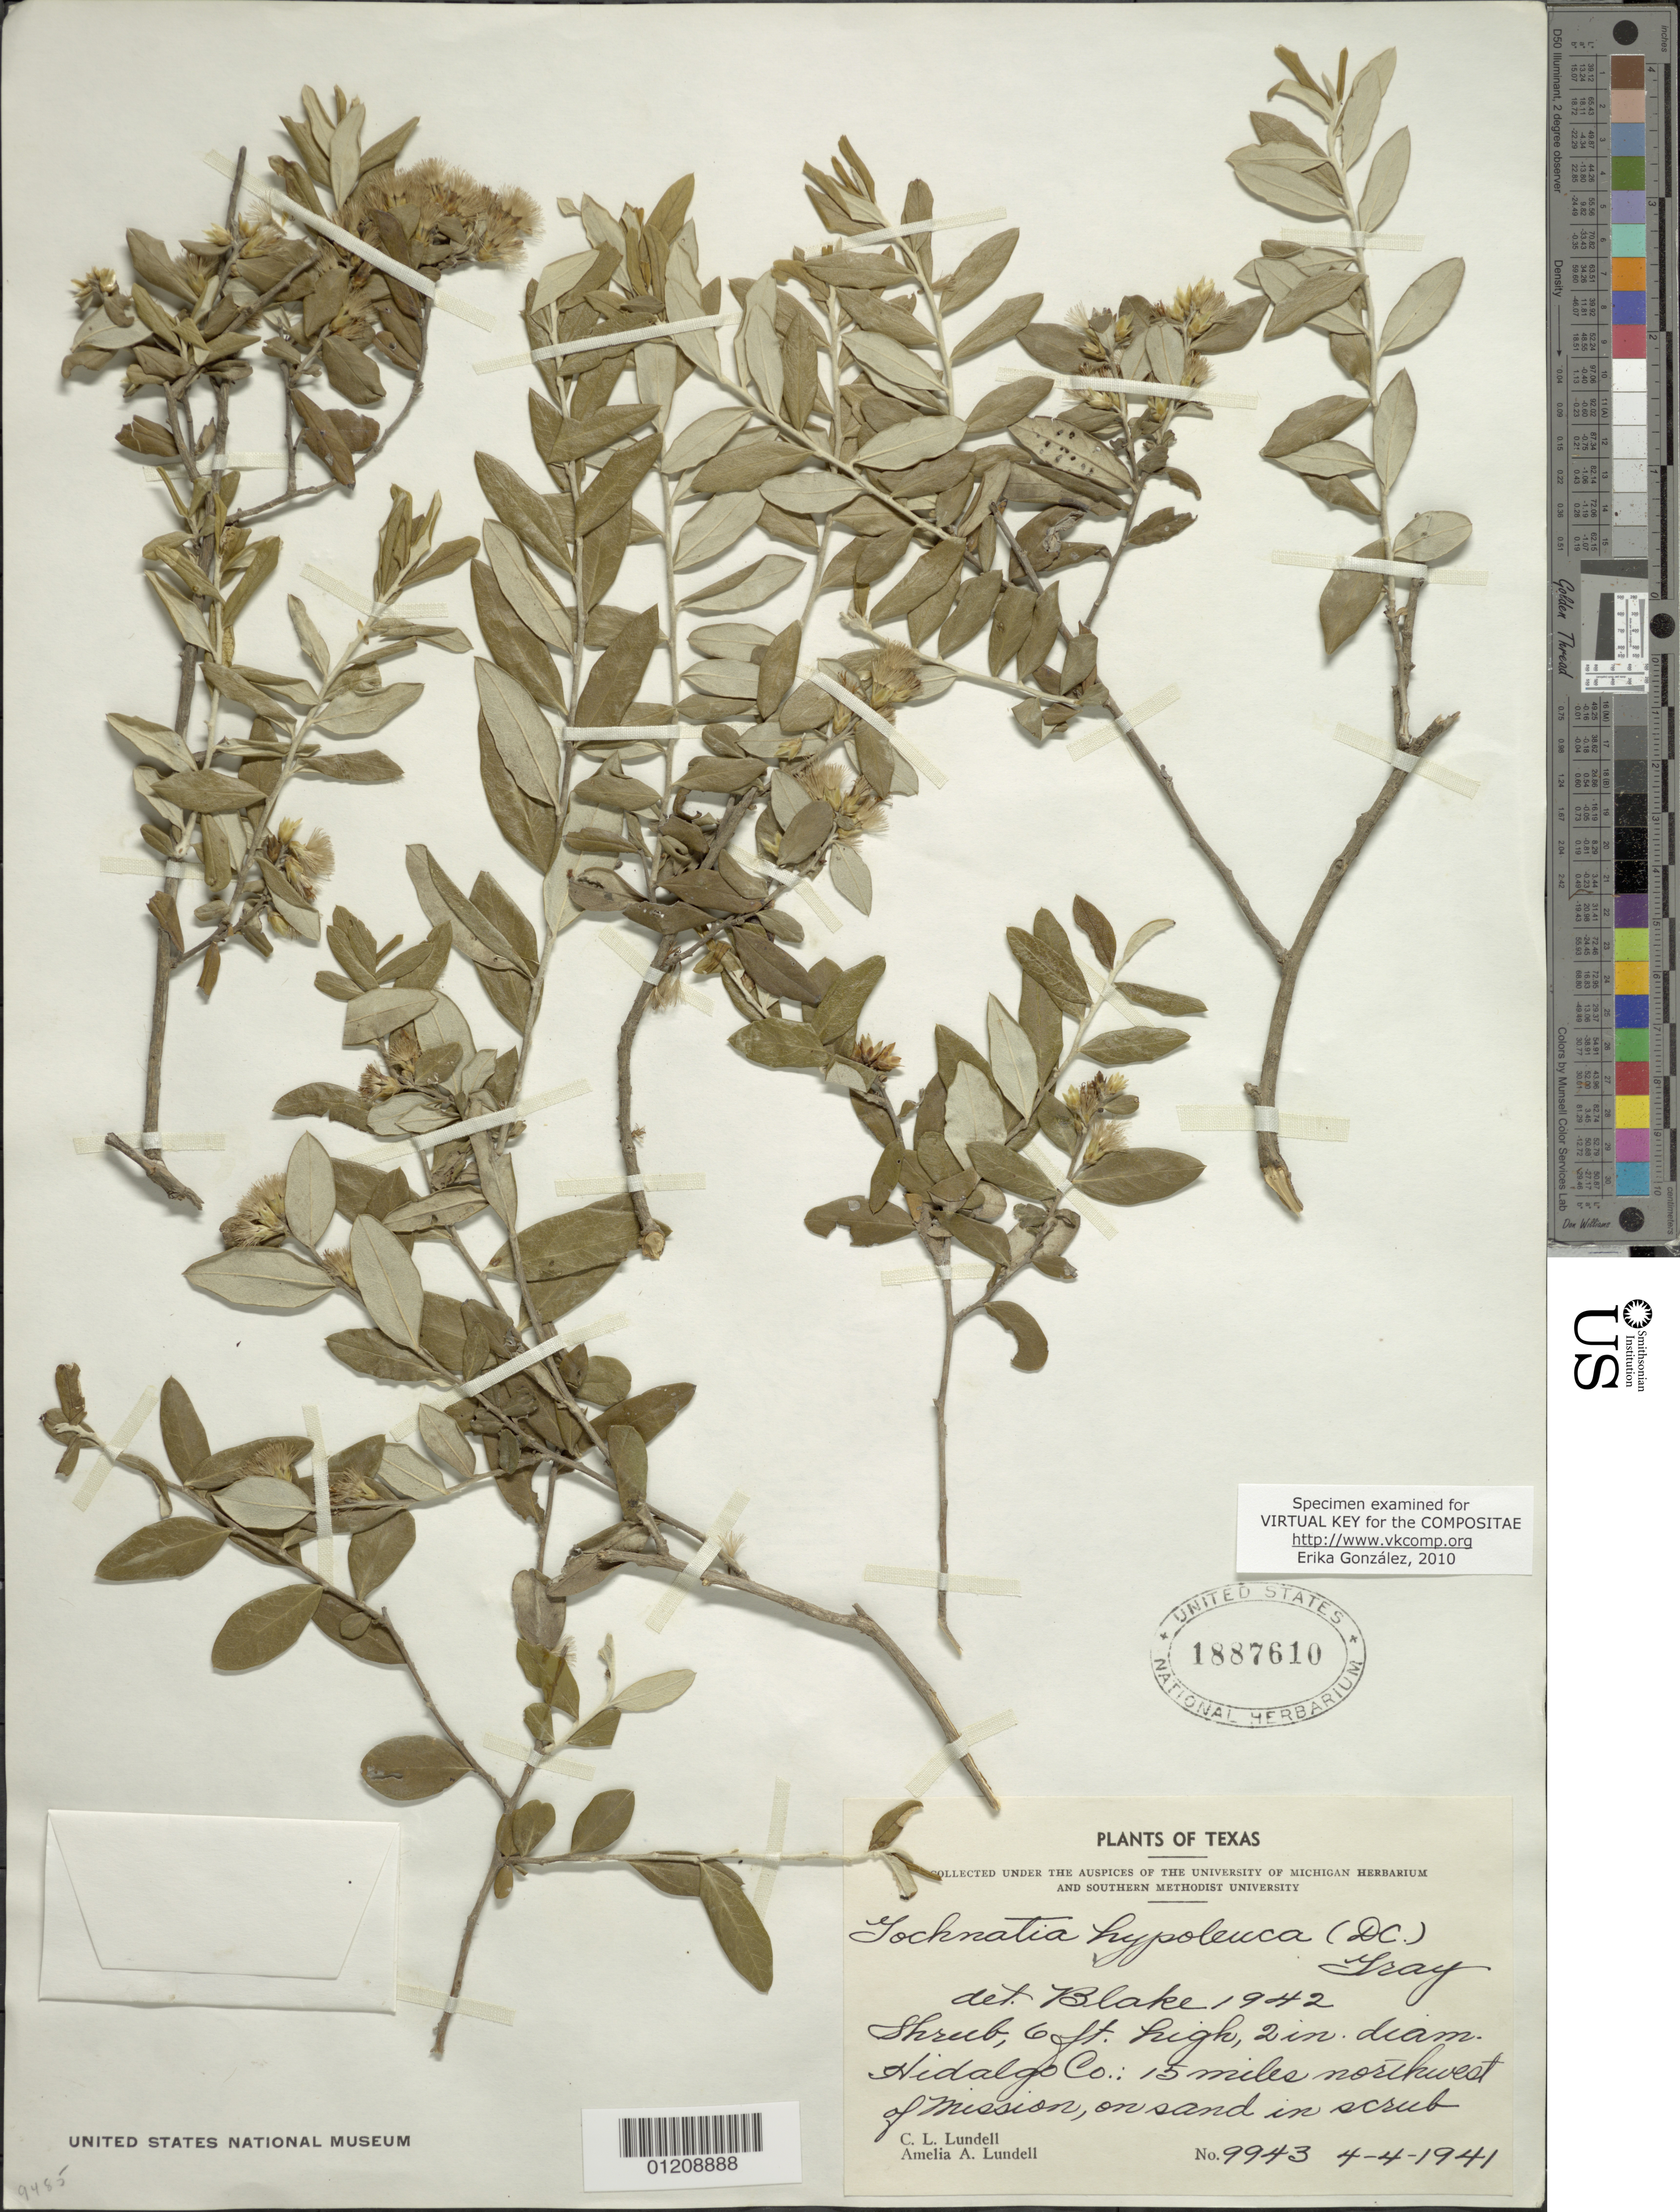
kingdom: Plantae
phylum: Tracheophyta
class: Magnoliopsida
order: Asterales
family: Asteraceae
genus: Nahuatlea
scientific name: Nahuatlea hypoleuca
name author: (DC.) V.A. Funk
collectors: C. L. Lundell & A. A. Lundell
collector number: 9943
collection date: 1941-04-04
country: United States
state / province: Texas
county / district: Hidalgo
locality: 15 mi NW of Mission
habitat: on sand in scrub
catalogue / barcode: US 1887610